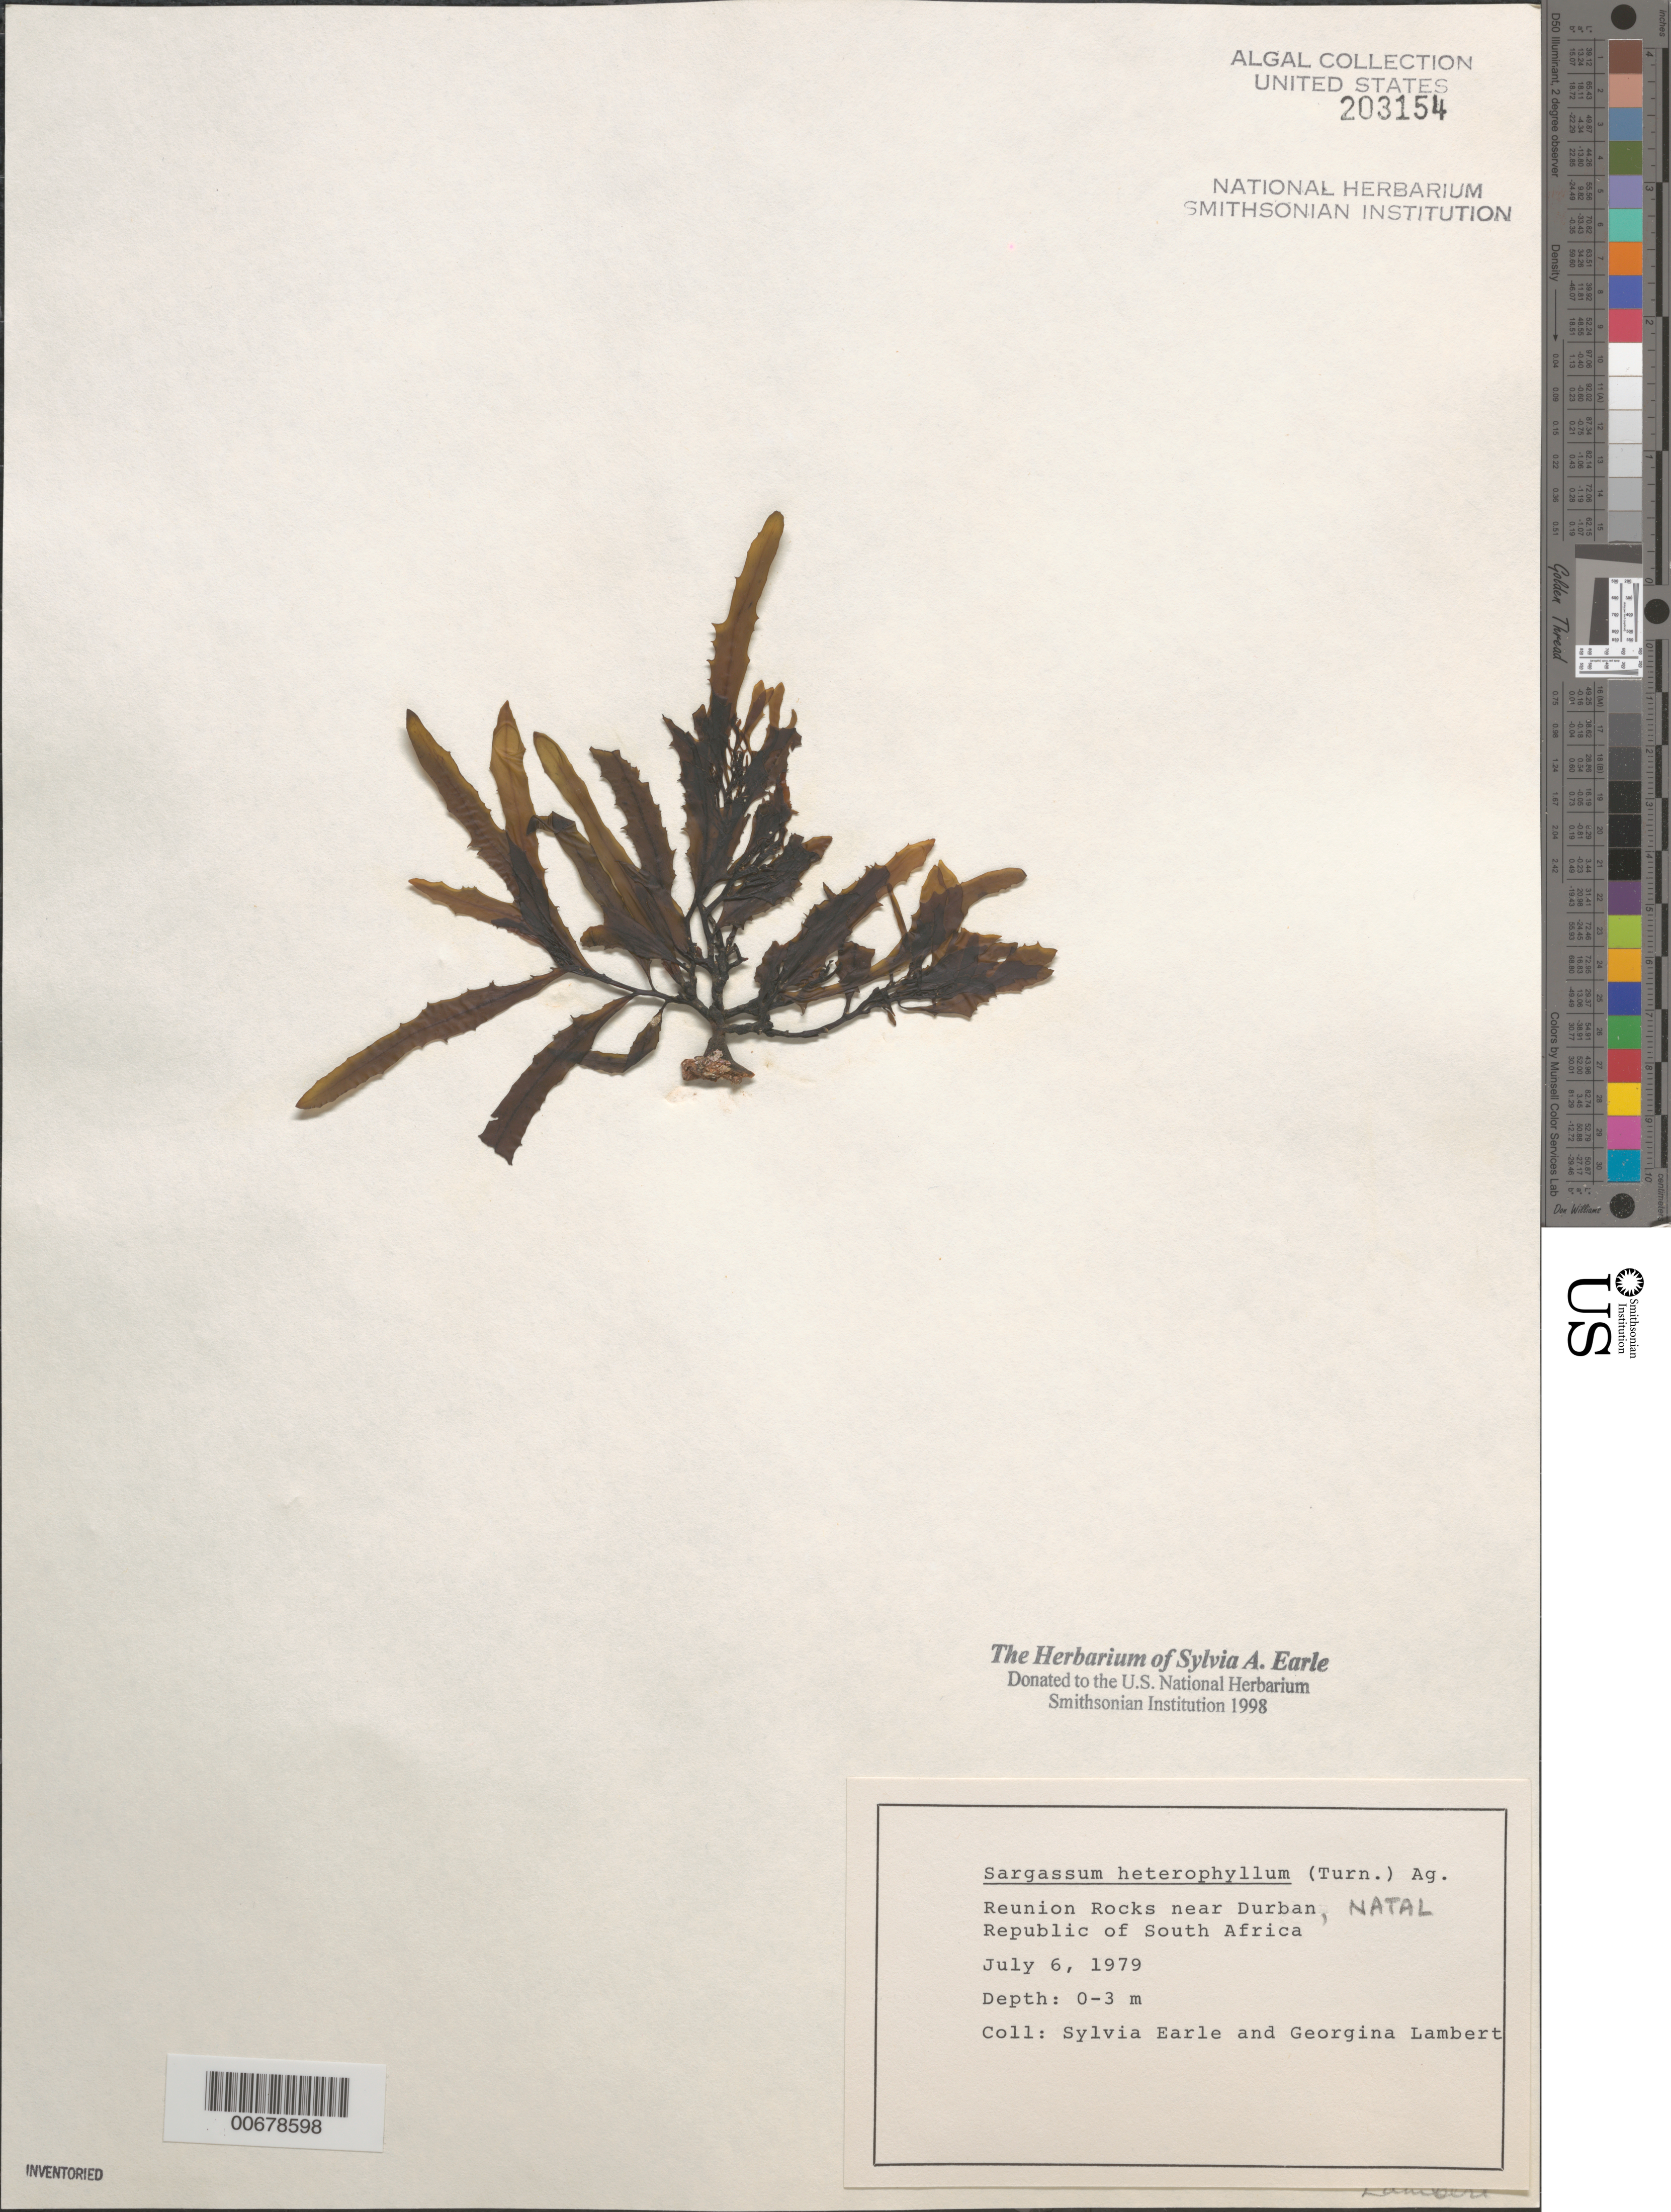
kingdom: Chromista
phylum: Ochrophyta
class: Phaeophyceae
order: Fucales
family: Sargassaceae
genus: Sargassum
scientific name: Sargassum incisifolium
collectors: S. A. Earle & G. Lambert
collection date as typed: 06 Jul 1979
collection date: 1979-07-06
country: South Africa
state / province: KwaZulu-Natal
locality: Reunion Rocks near Durban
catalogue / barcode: US 203154